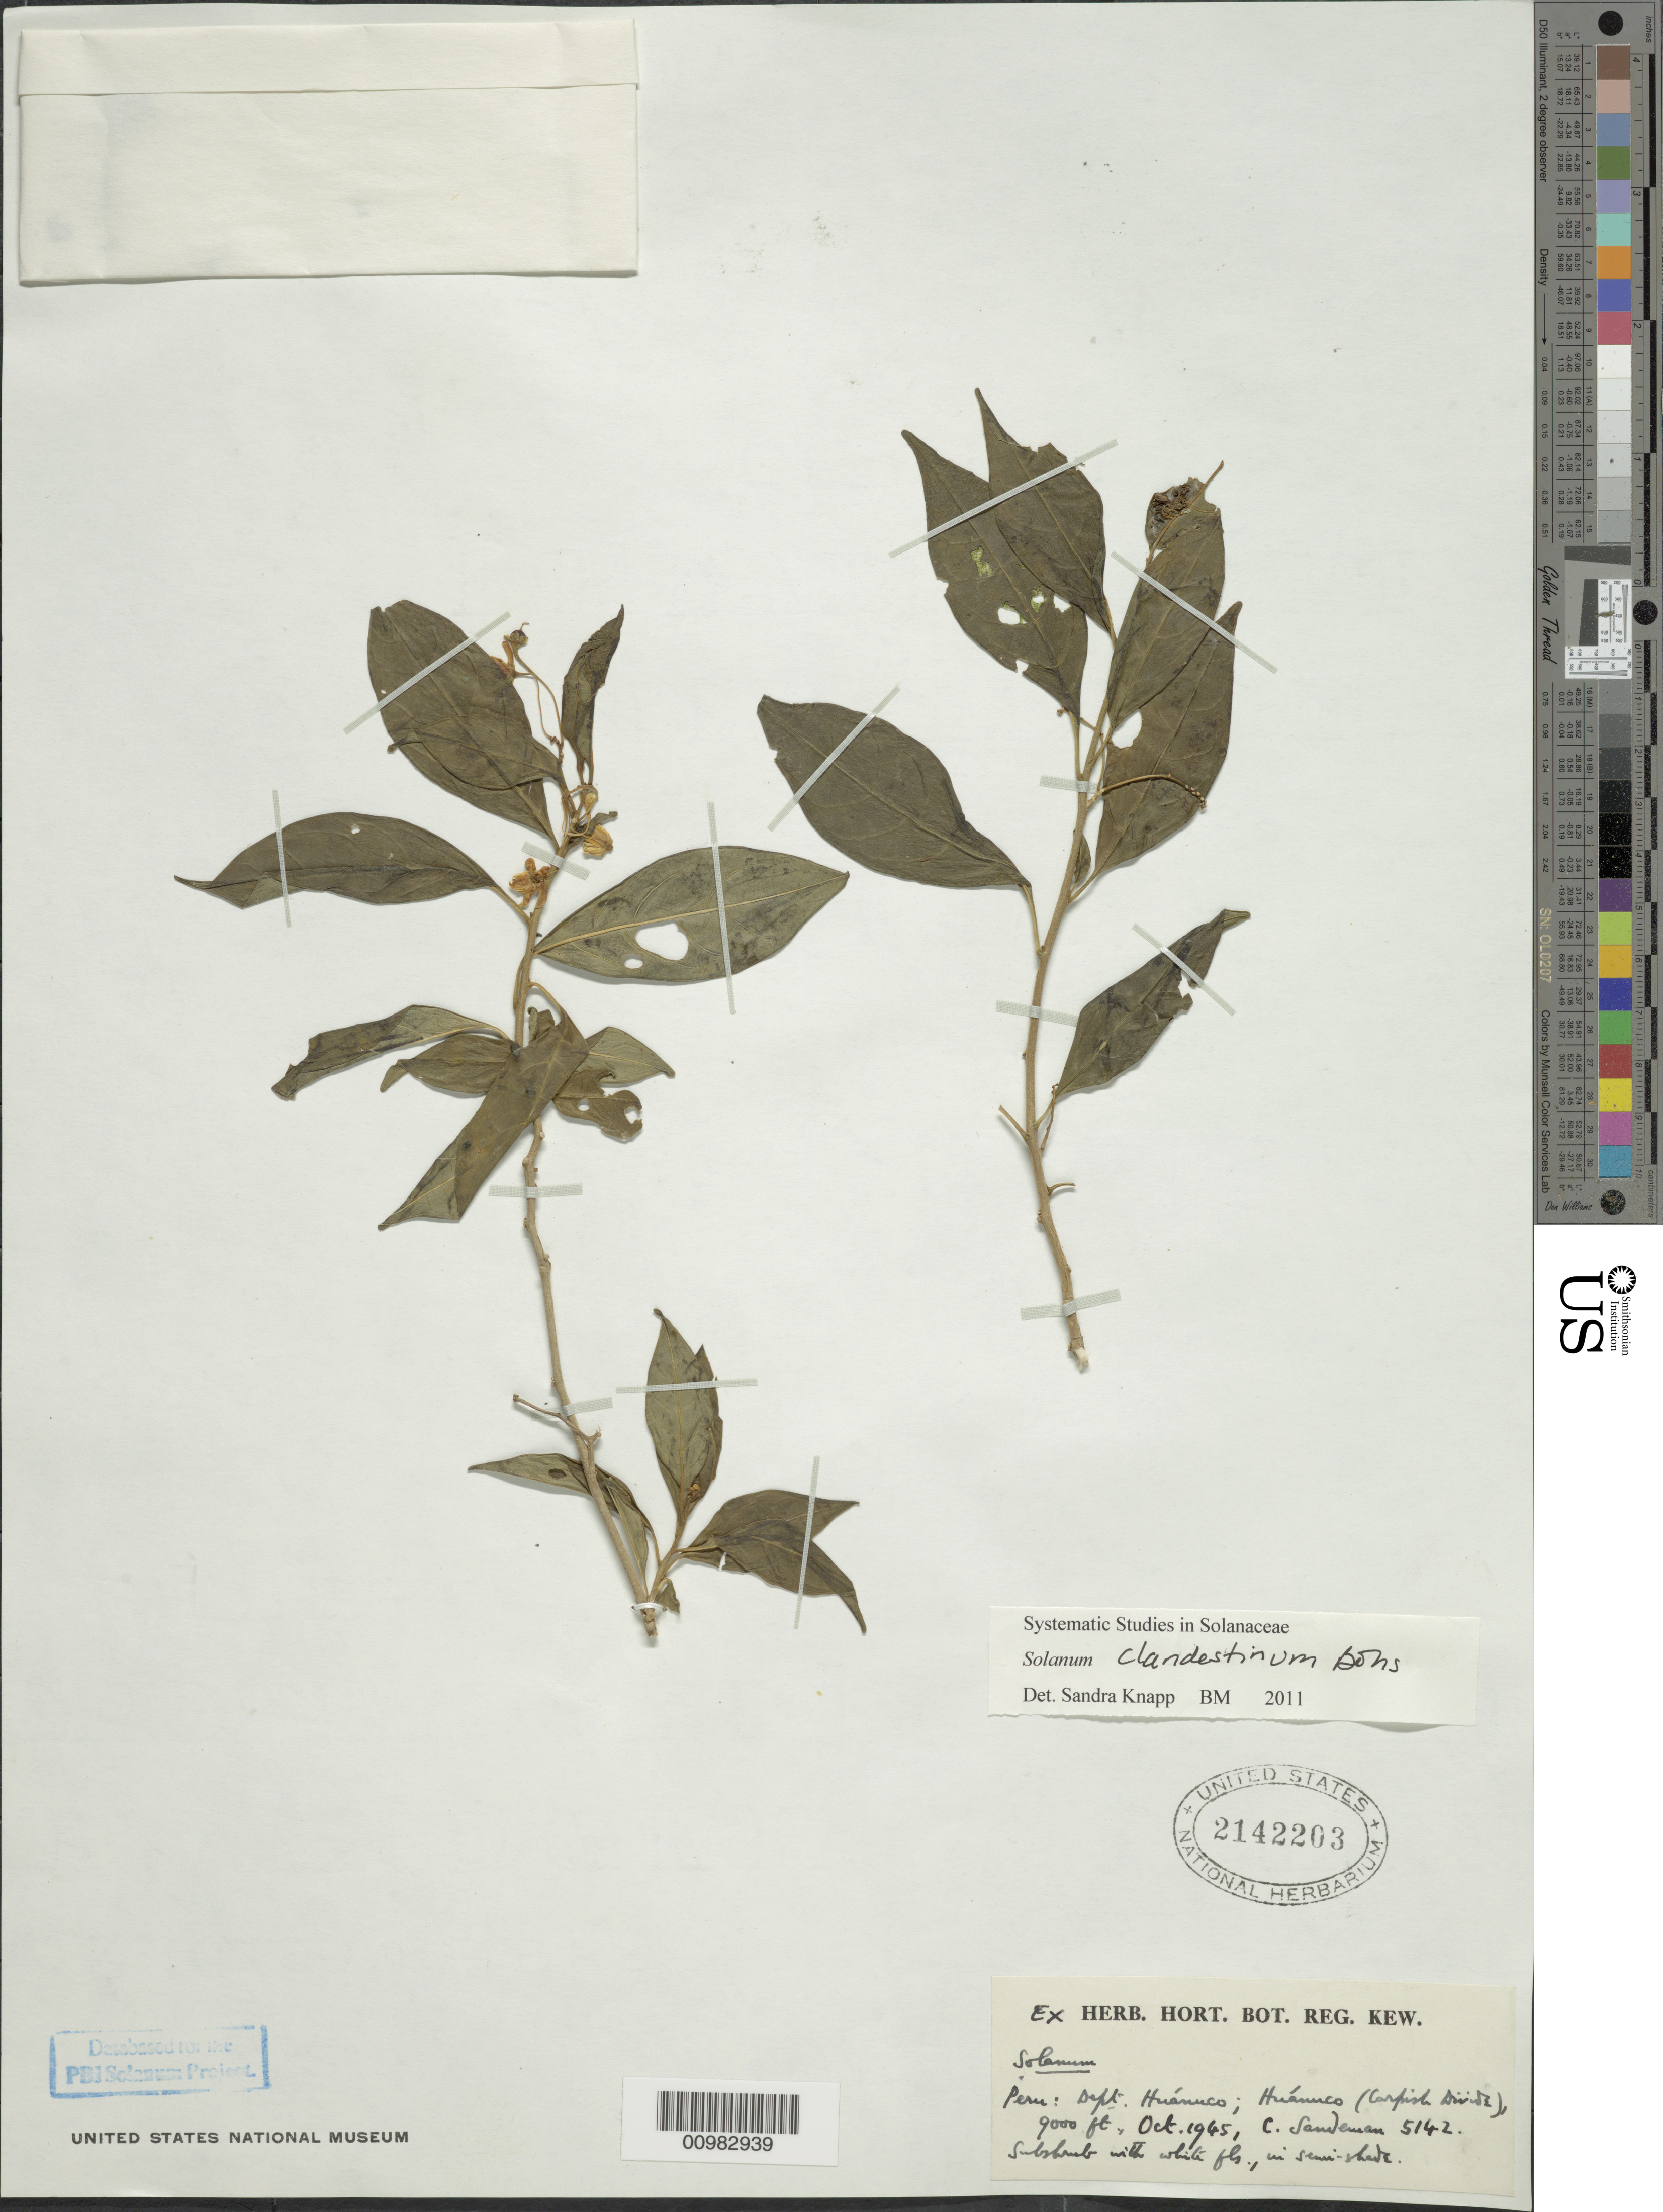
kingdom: Plantae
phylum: Tracheophyta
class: Magnoliopsida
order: Solanales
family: Solanaceae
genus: Solanum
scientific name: Solanum clandestinum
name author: Bohs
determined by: Knapp, S. D.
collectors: C. Sandeman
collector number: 5142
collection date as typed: Oct 1945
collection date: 1945-10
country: Peru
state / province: Huánuco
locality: Carpish Divide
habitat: semi-shade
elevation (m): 2743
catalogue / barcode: US 2142203